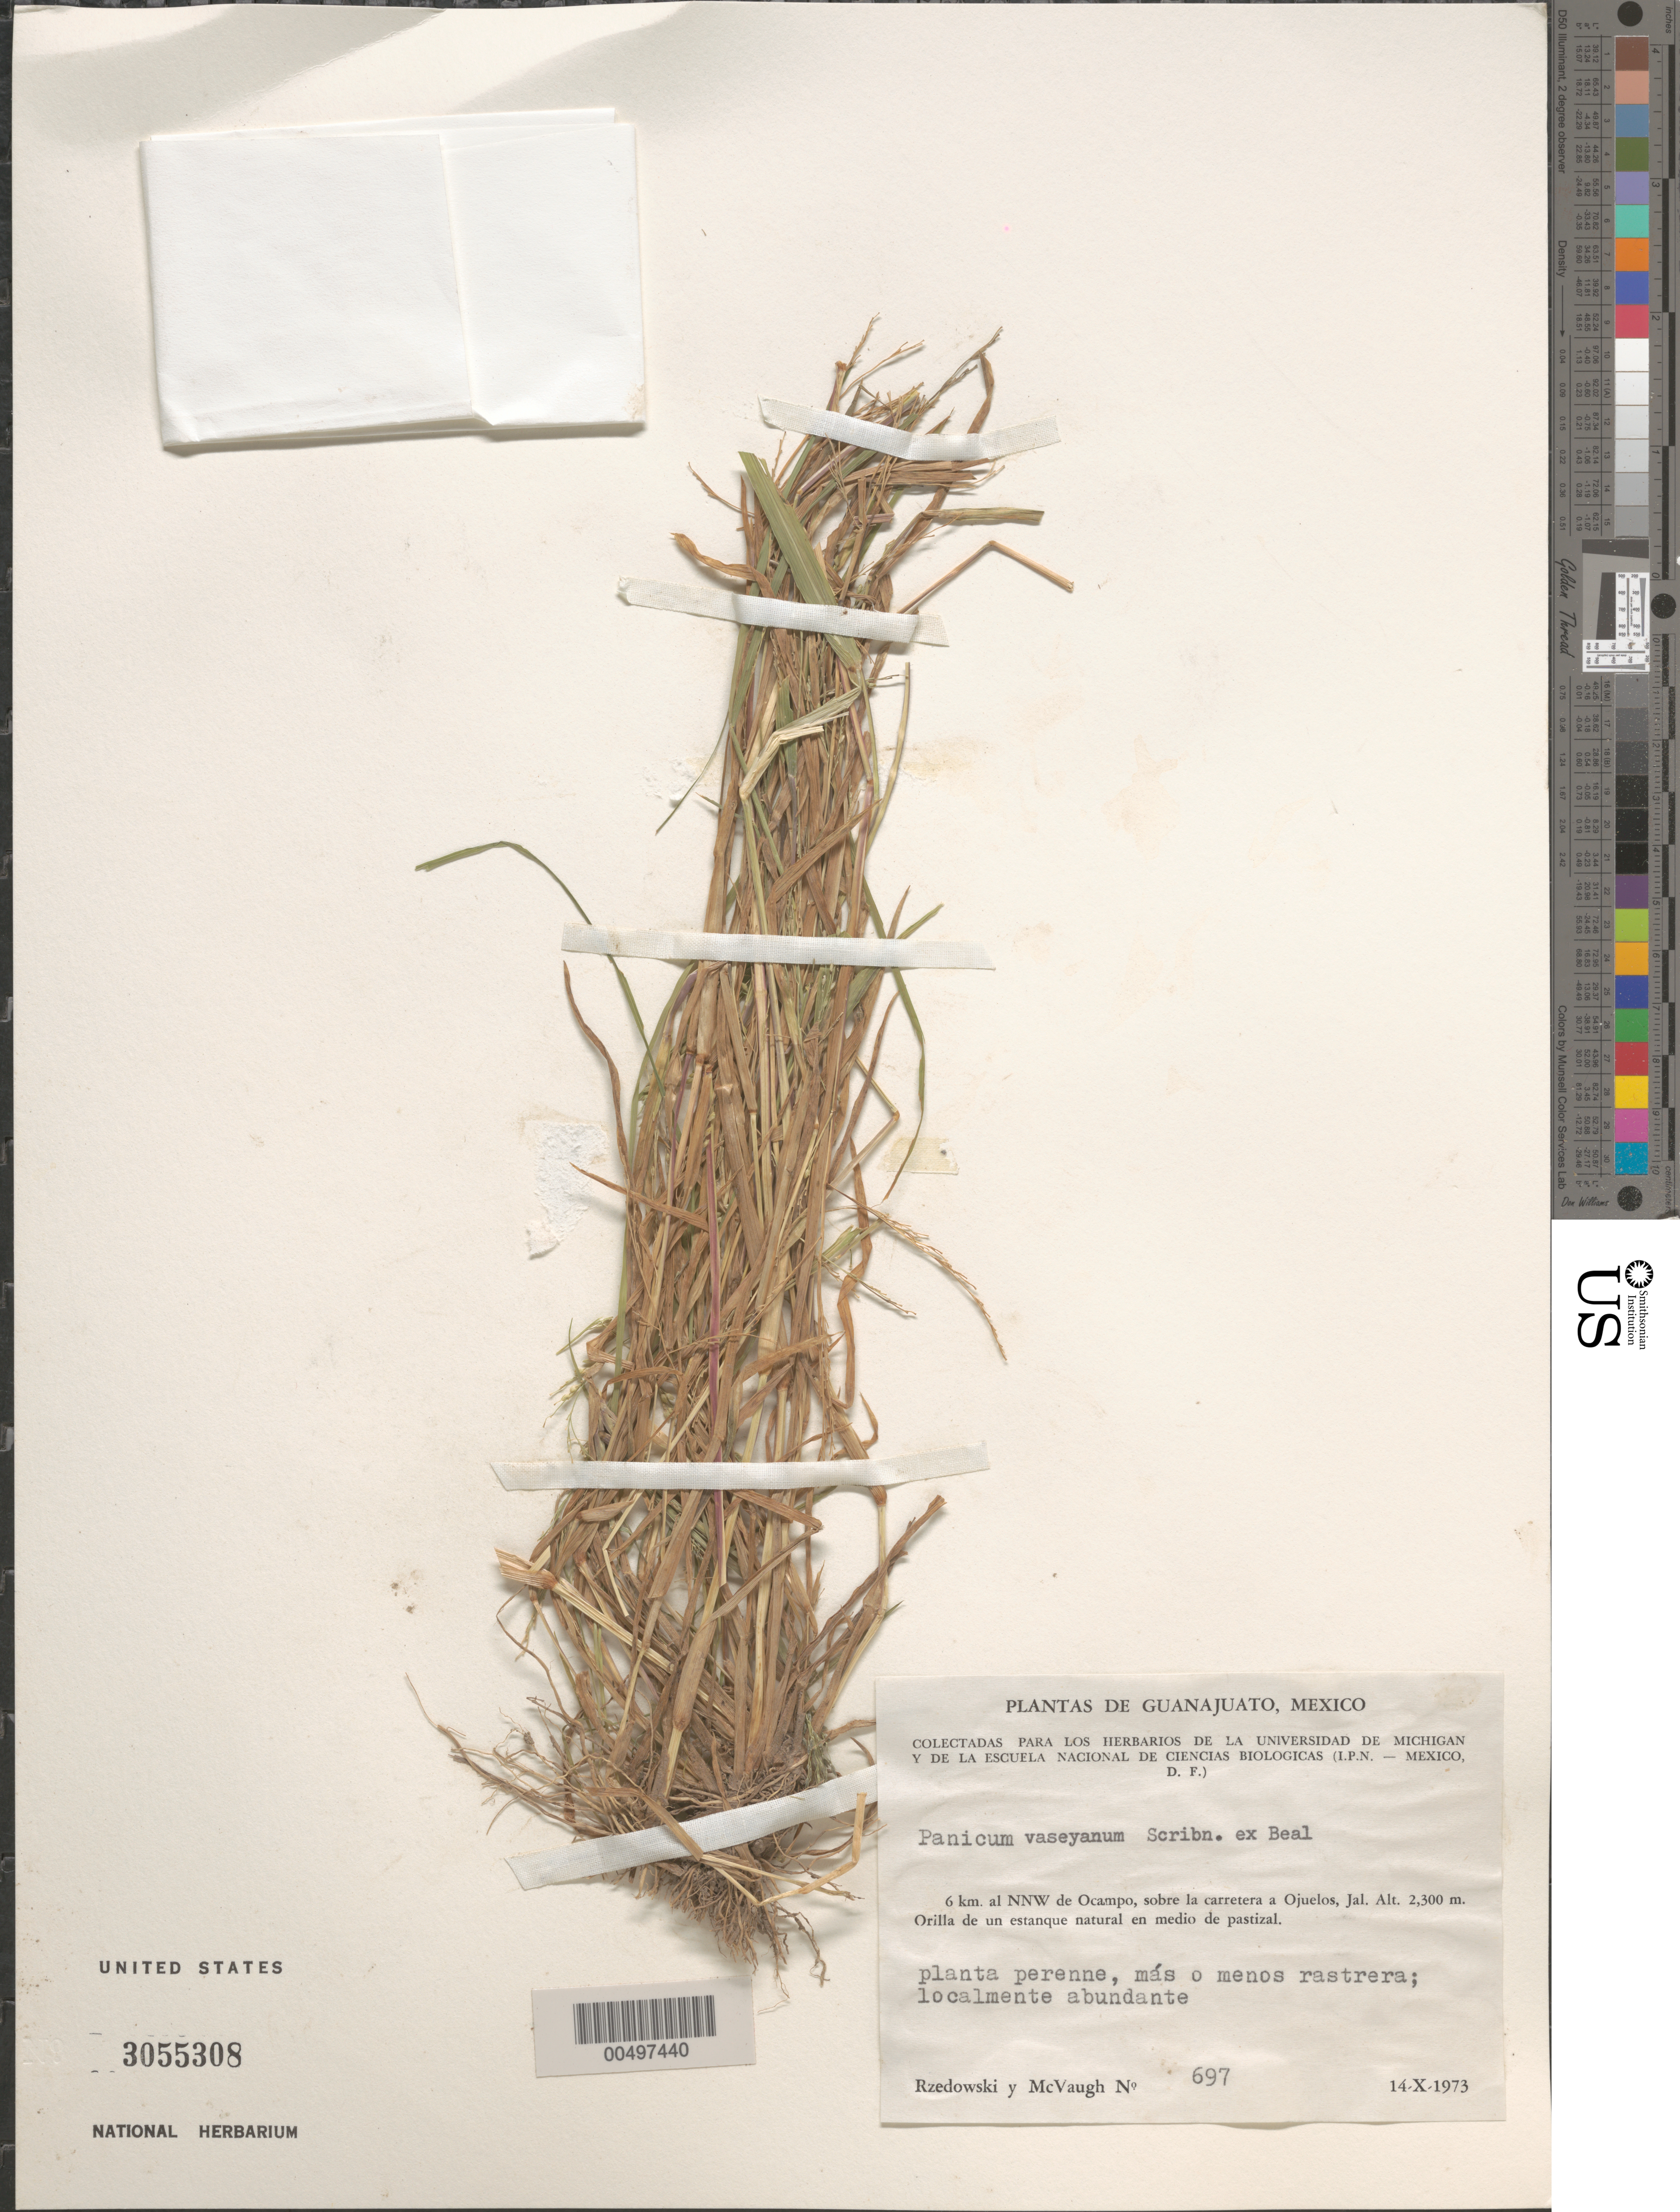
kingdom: Plantae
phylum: Tracheophyta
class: Liliopsida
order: Poales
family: Poaceae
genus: Panicum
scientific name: Panicum vaseyanum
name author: Scribn. ex W.J. Beal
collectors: J. Rzedowski & R. McVaugh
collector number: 697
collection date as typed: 14 Oct 1973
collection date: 1973-10-14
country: Mexico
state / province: Guanajuato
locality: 6 km NNW of Ocampo, along the hwy to Ojuelos, JL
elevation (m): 2300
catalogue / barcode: US 3055308